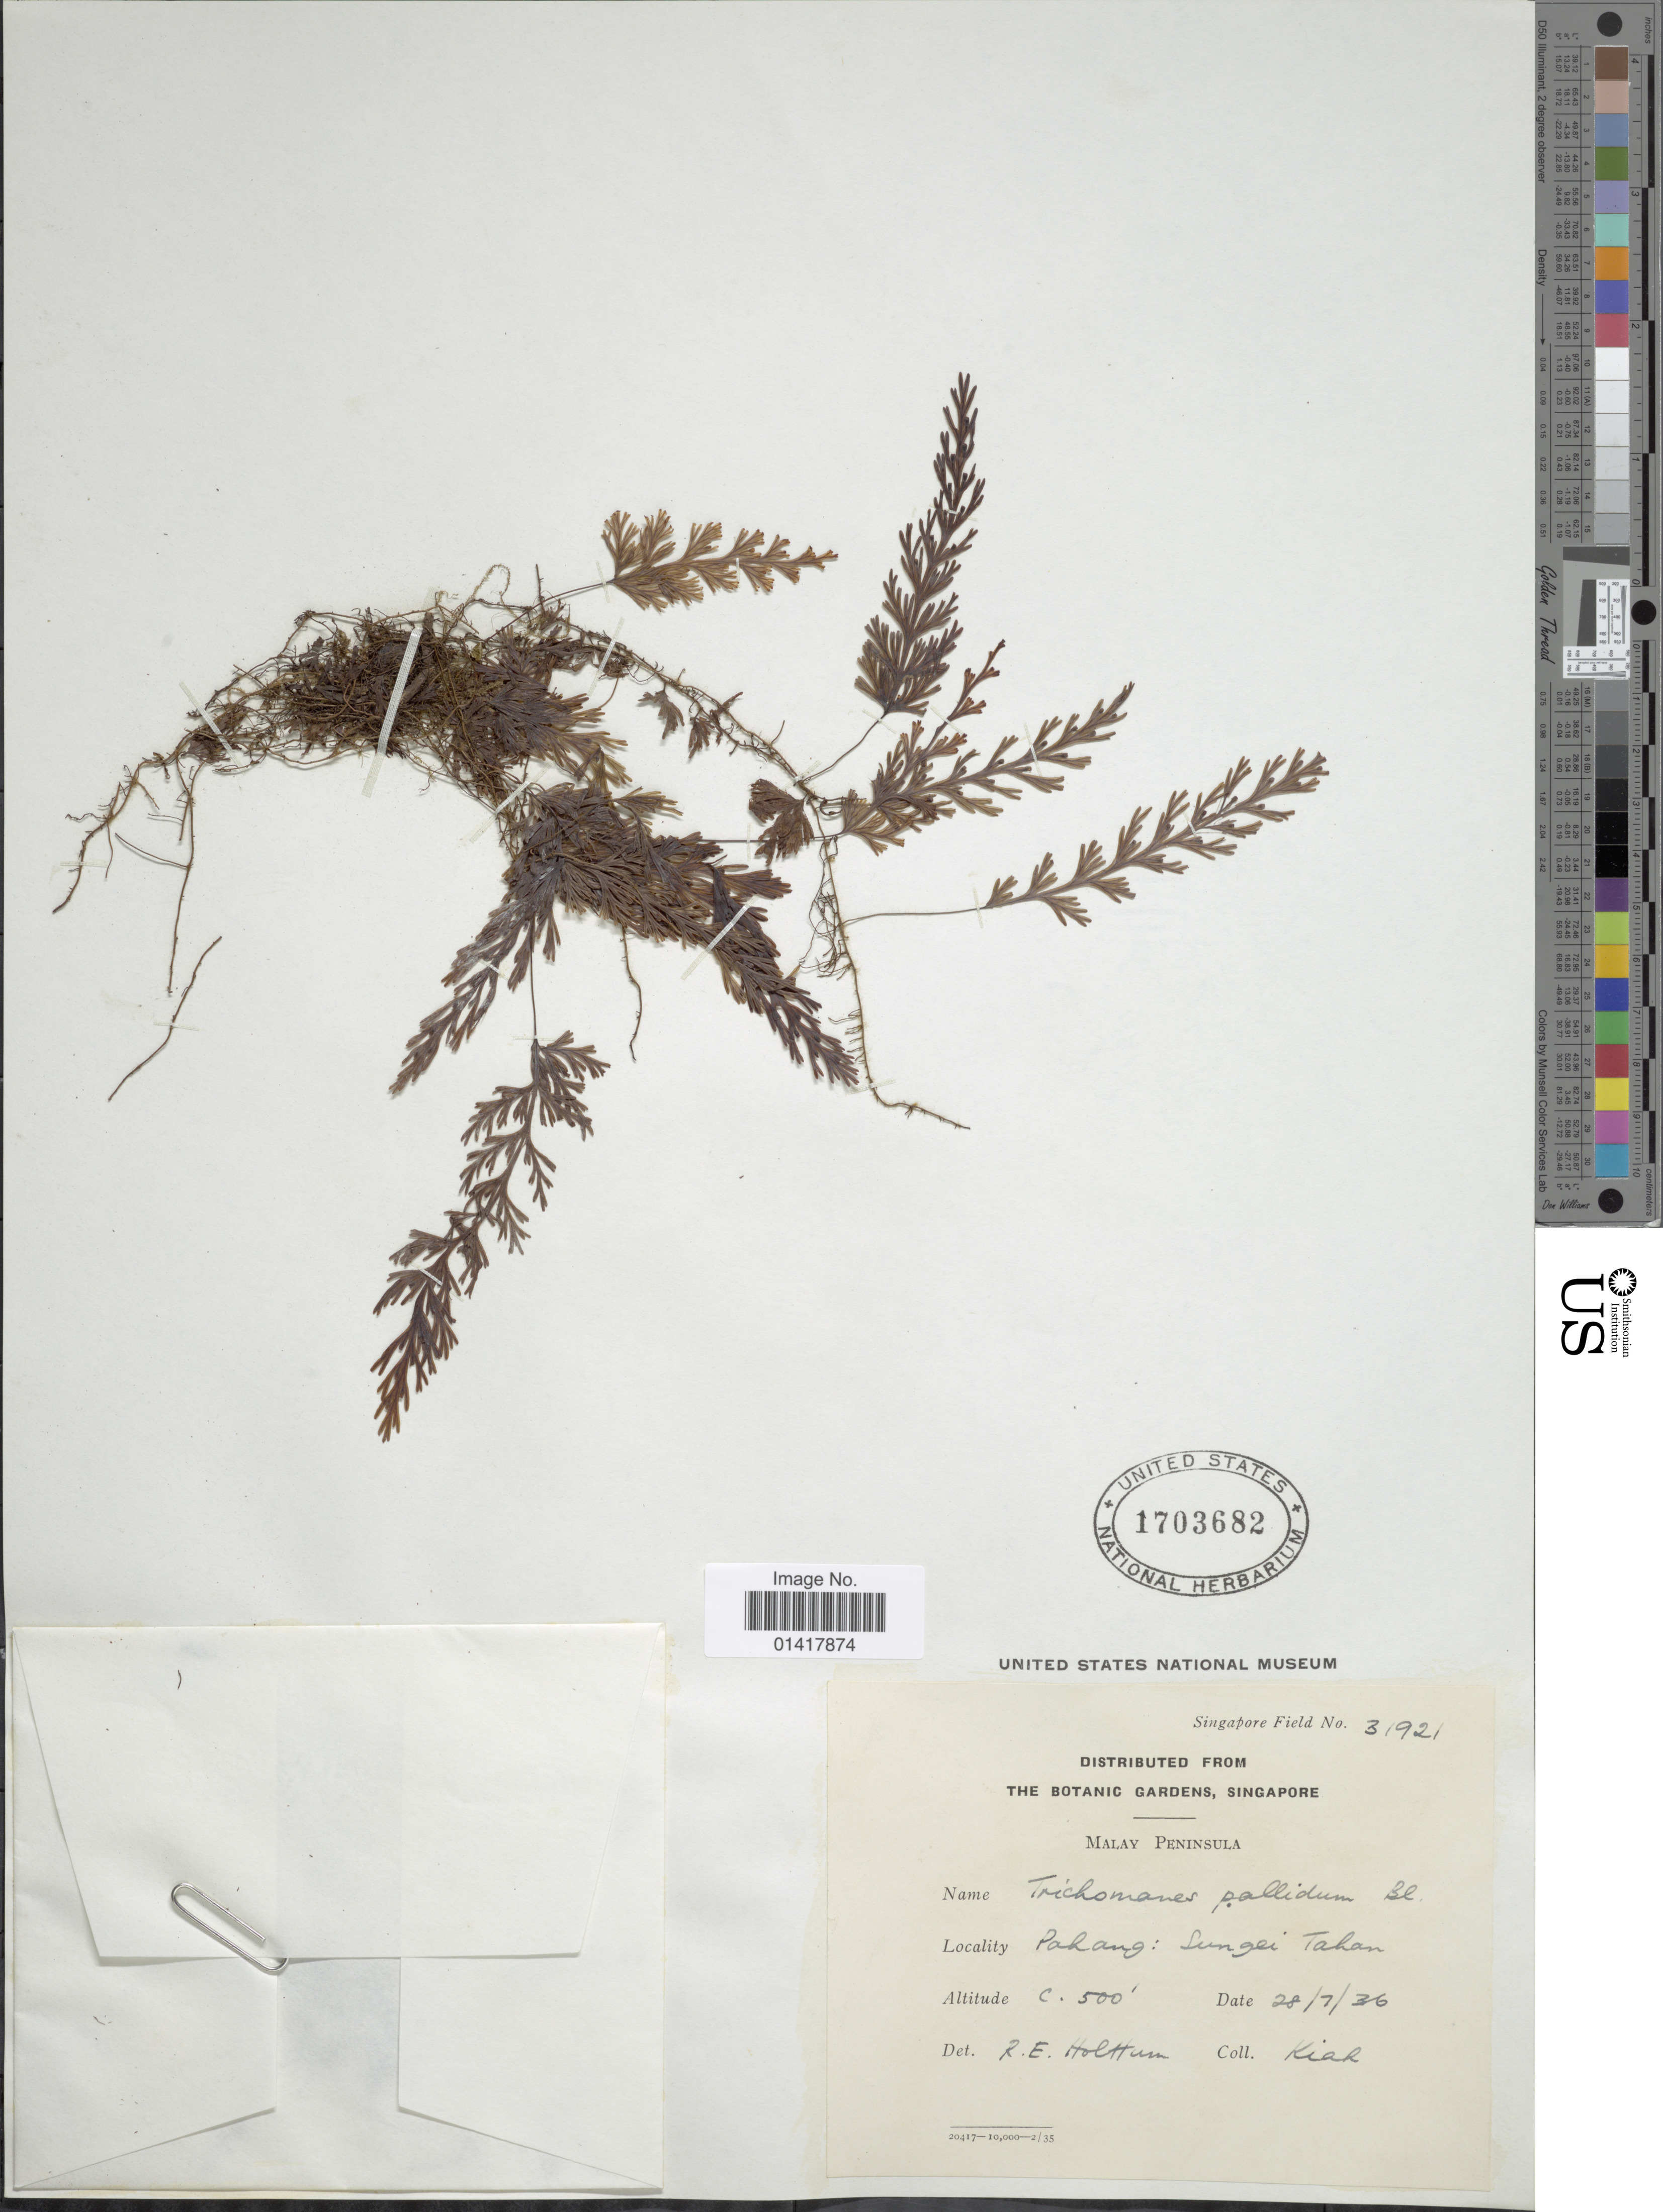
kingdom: Plantae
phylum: Tracheophyta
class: Polypodiopsida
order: Hymenophyllales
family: Hymenophyllaceae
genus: Hymenophyllum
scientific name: Hymenophyllum pallidum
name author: (Blume) Ebihara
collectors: -. Kiah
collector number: Singapore Field 31921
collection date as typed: Transcribed d/m/y: 28/7/36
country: Malaysia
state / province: Pahang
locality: Malay Peninsula, Sungei Tahan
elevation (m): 152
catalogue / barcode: US 1703682